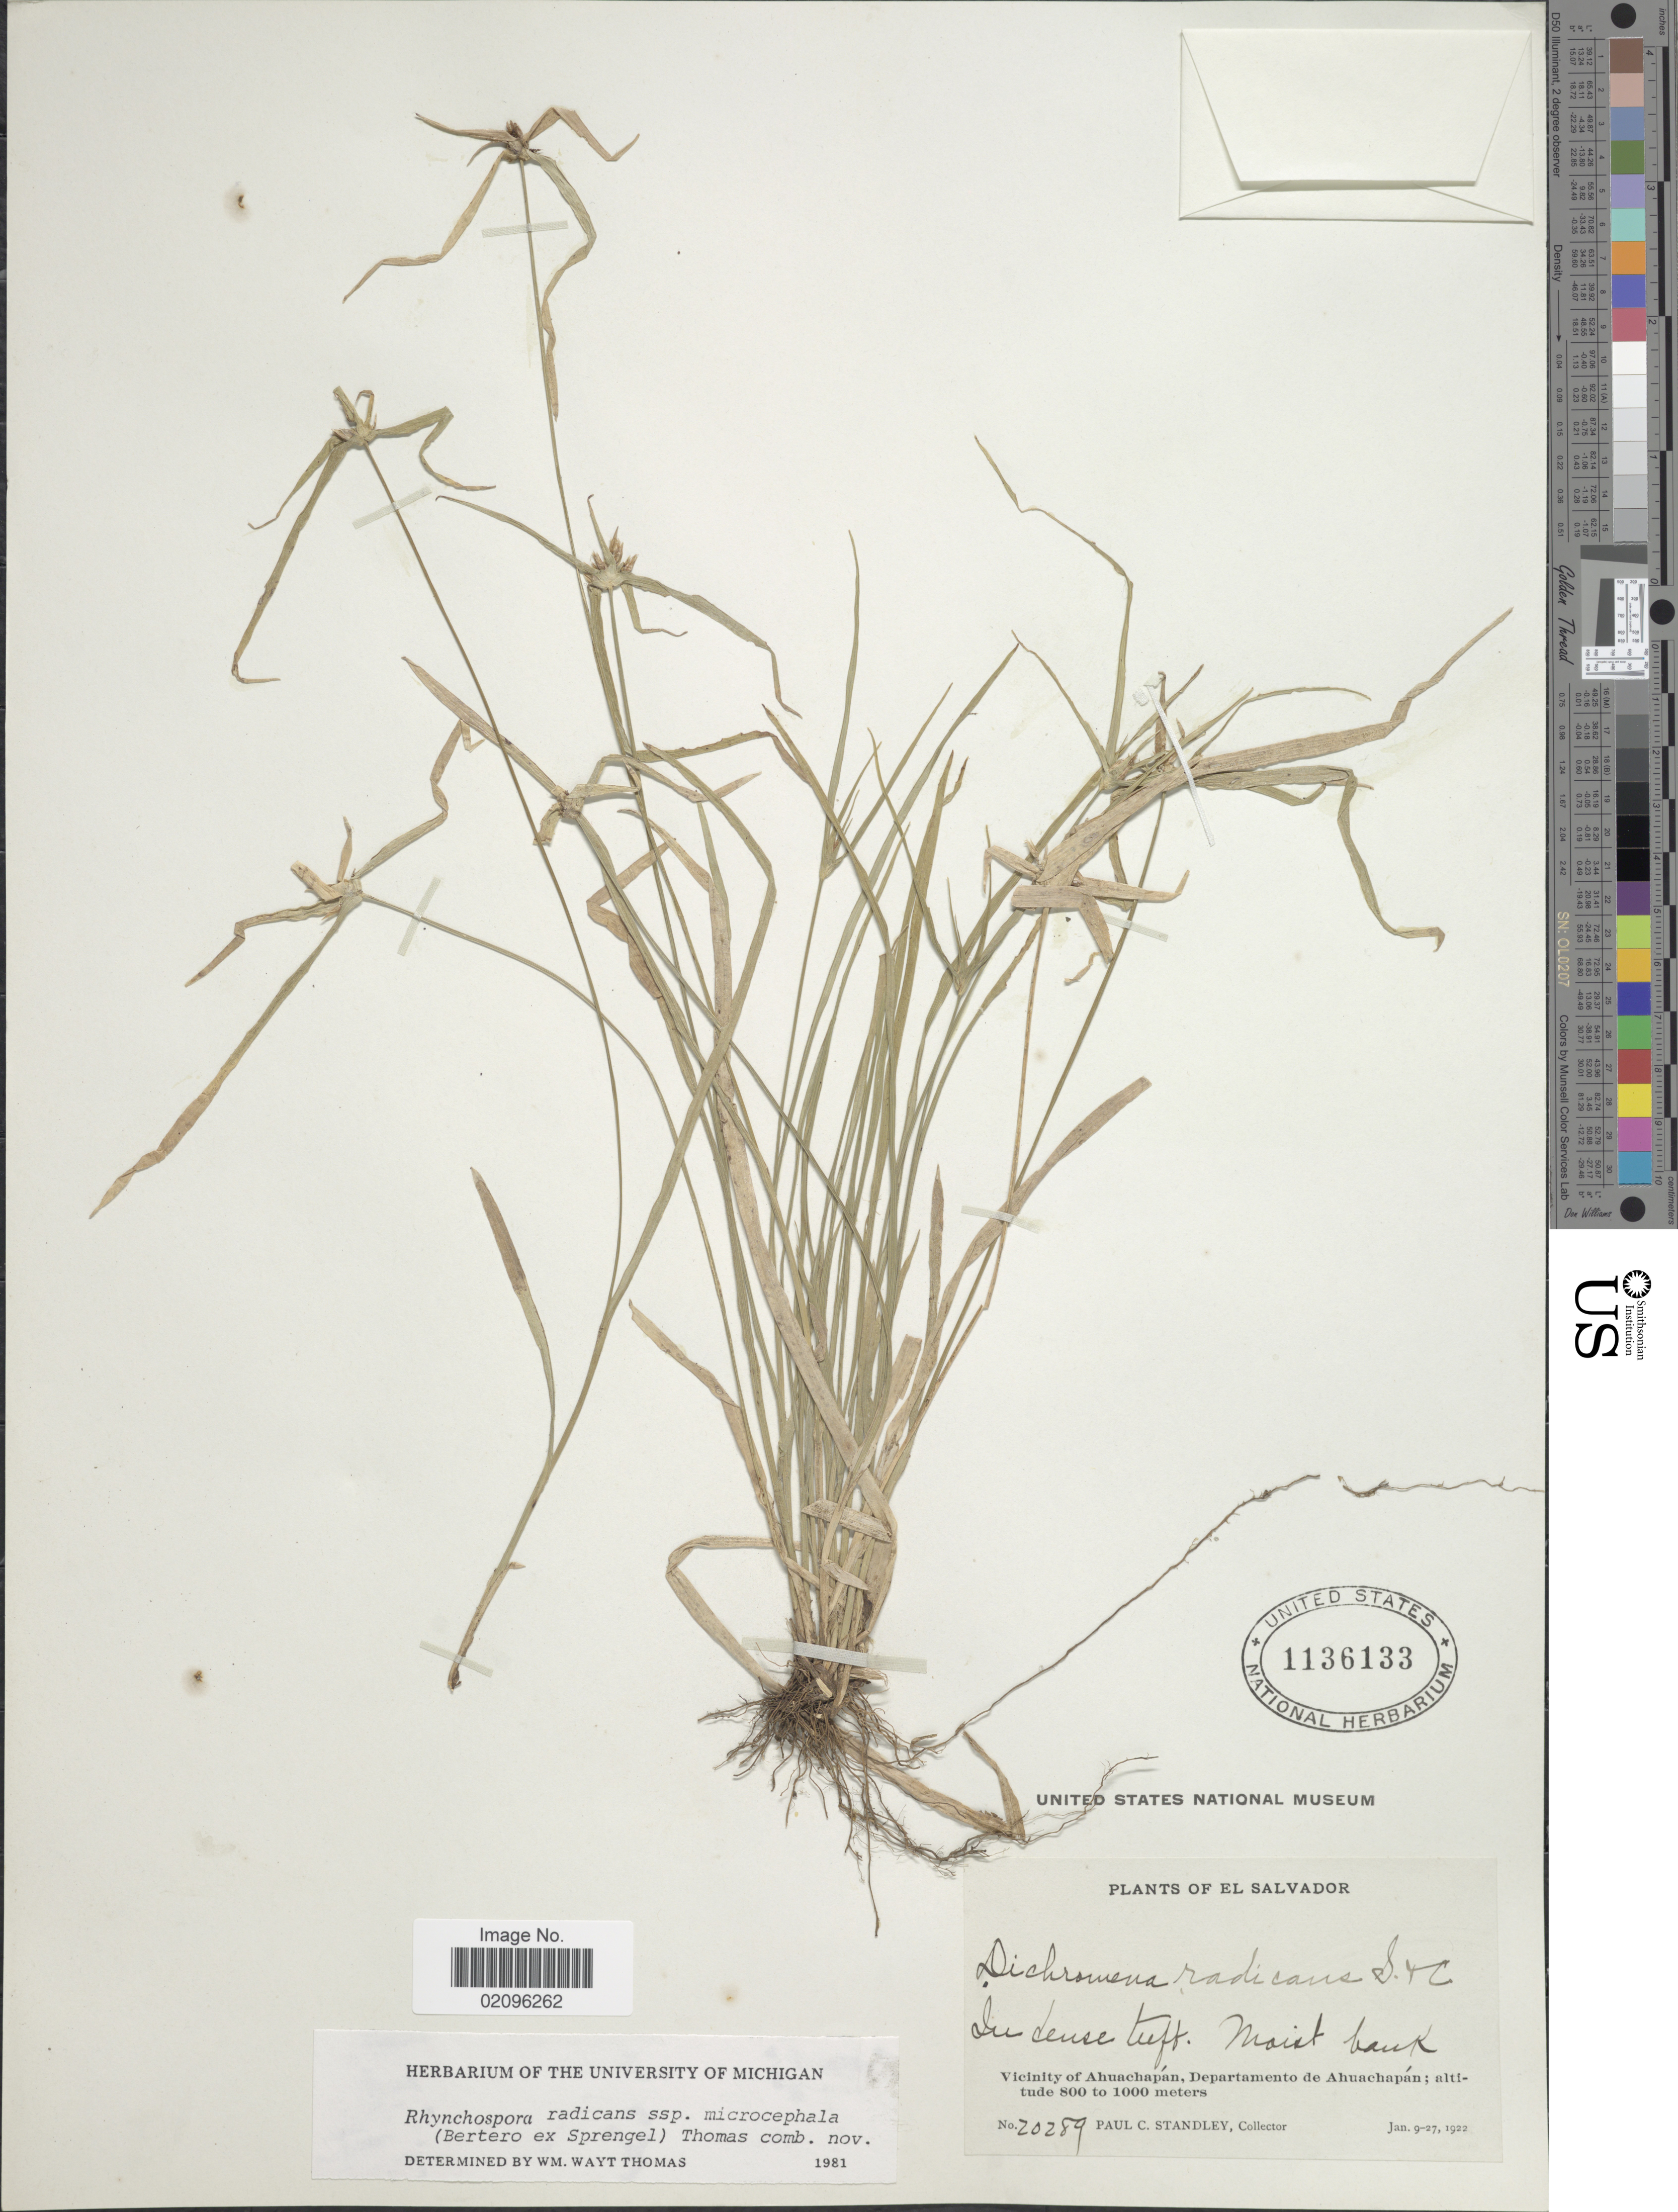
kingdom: Plantae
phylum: Tracheophyta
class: Liliopsida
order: Poales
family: Cyperaceae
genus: Rhynchospora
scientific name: Rhynchospora radicans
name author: (Schltdl. & Cham.) H. Pfeiff.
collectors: P. C. Standley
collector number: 20289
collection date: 1922-01-09/1922-01-27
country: El Salvador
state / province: Ahuachapan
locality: Vicinity of Ahuachapan, Departamento de Ahuachapan.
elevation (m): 800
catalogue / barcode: US 1136133